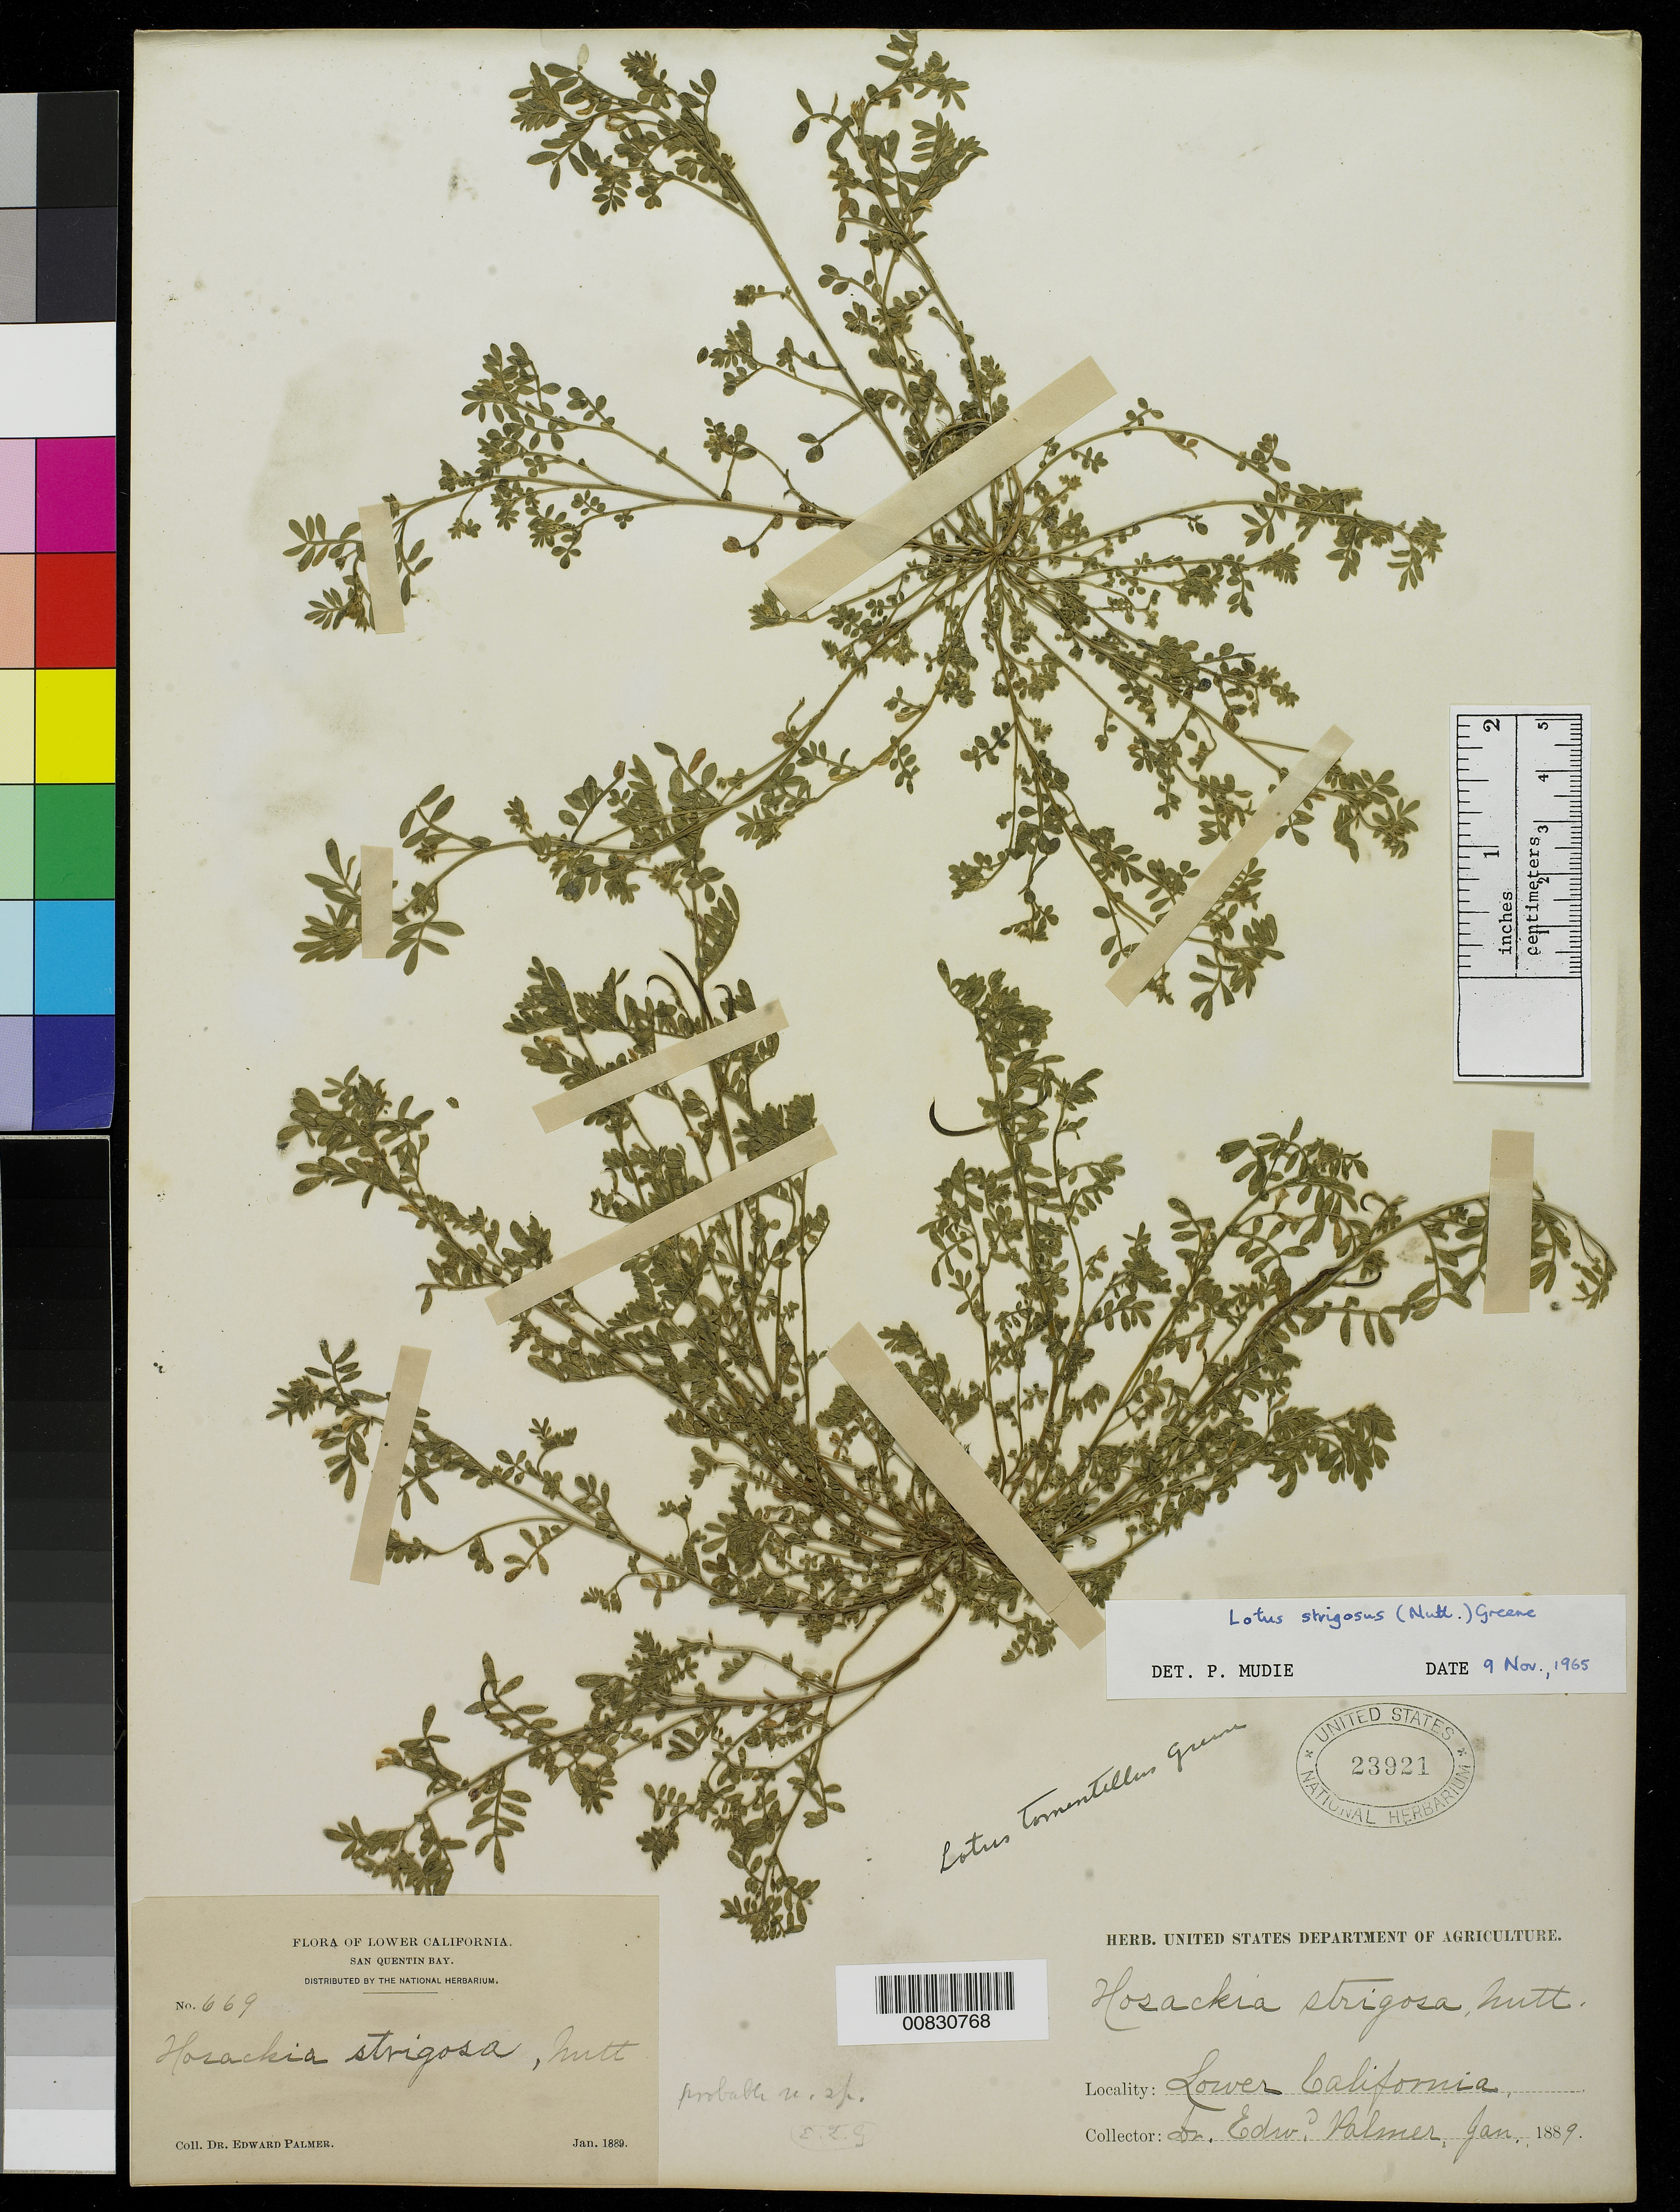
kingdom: Plantae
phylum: Tracheophyta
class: Magnoliopsida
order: Fabales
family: Fabaceae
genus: Ottleya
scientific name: Ottleya strigosa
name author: (Nutt.) D.D. Sokoloff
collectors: E. Palmer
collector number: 669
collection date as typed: Jan 1889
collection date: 1889-01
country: Mexico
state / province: Baja California Norte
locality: San Quentin Bay, Baja California.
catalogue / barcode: US 23921